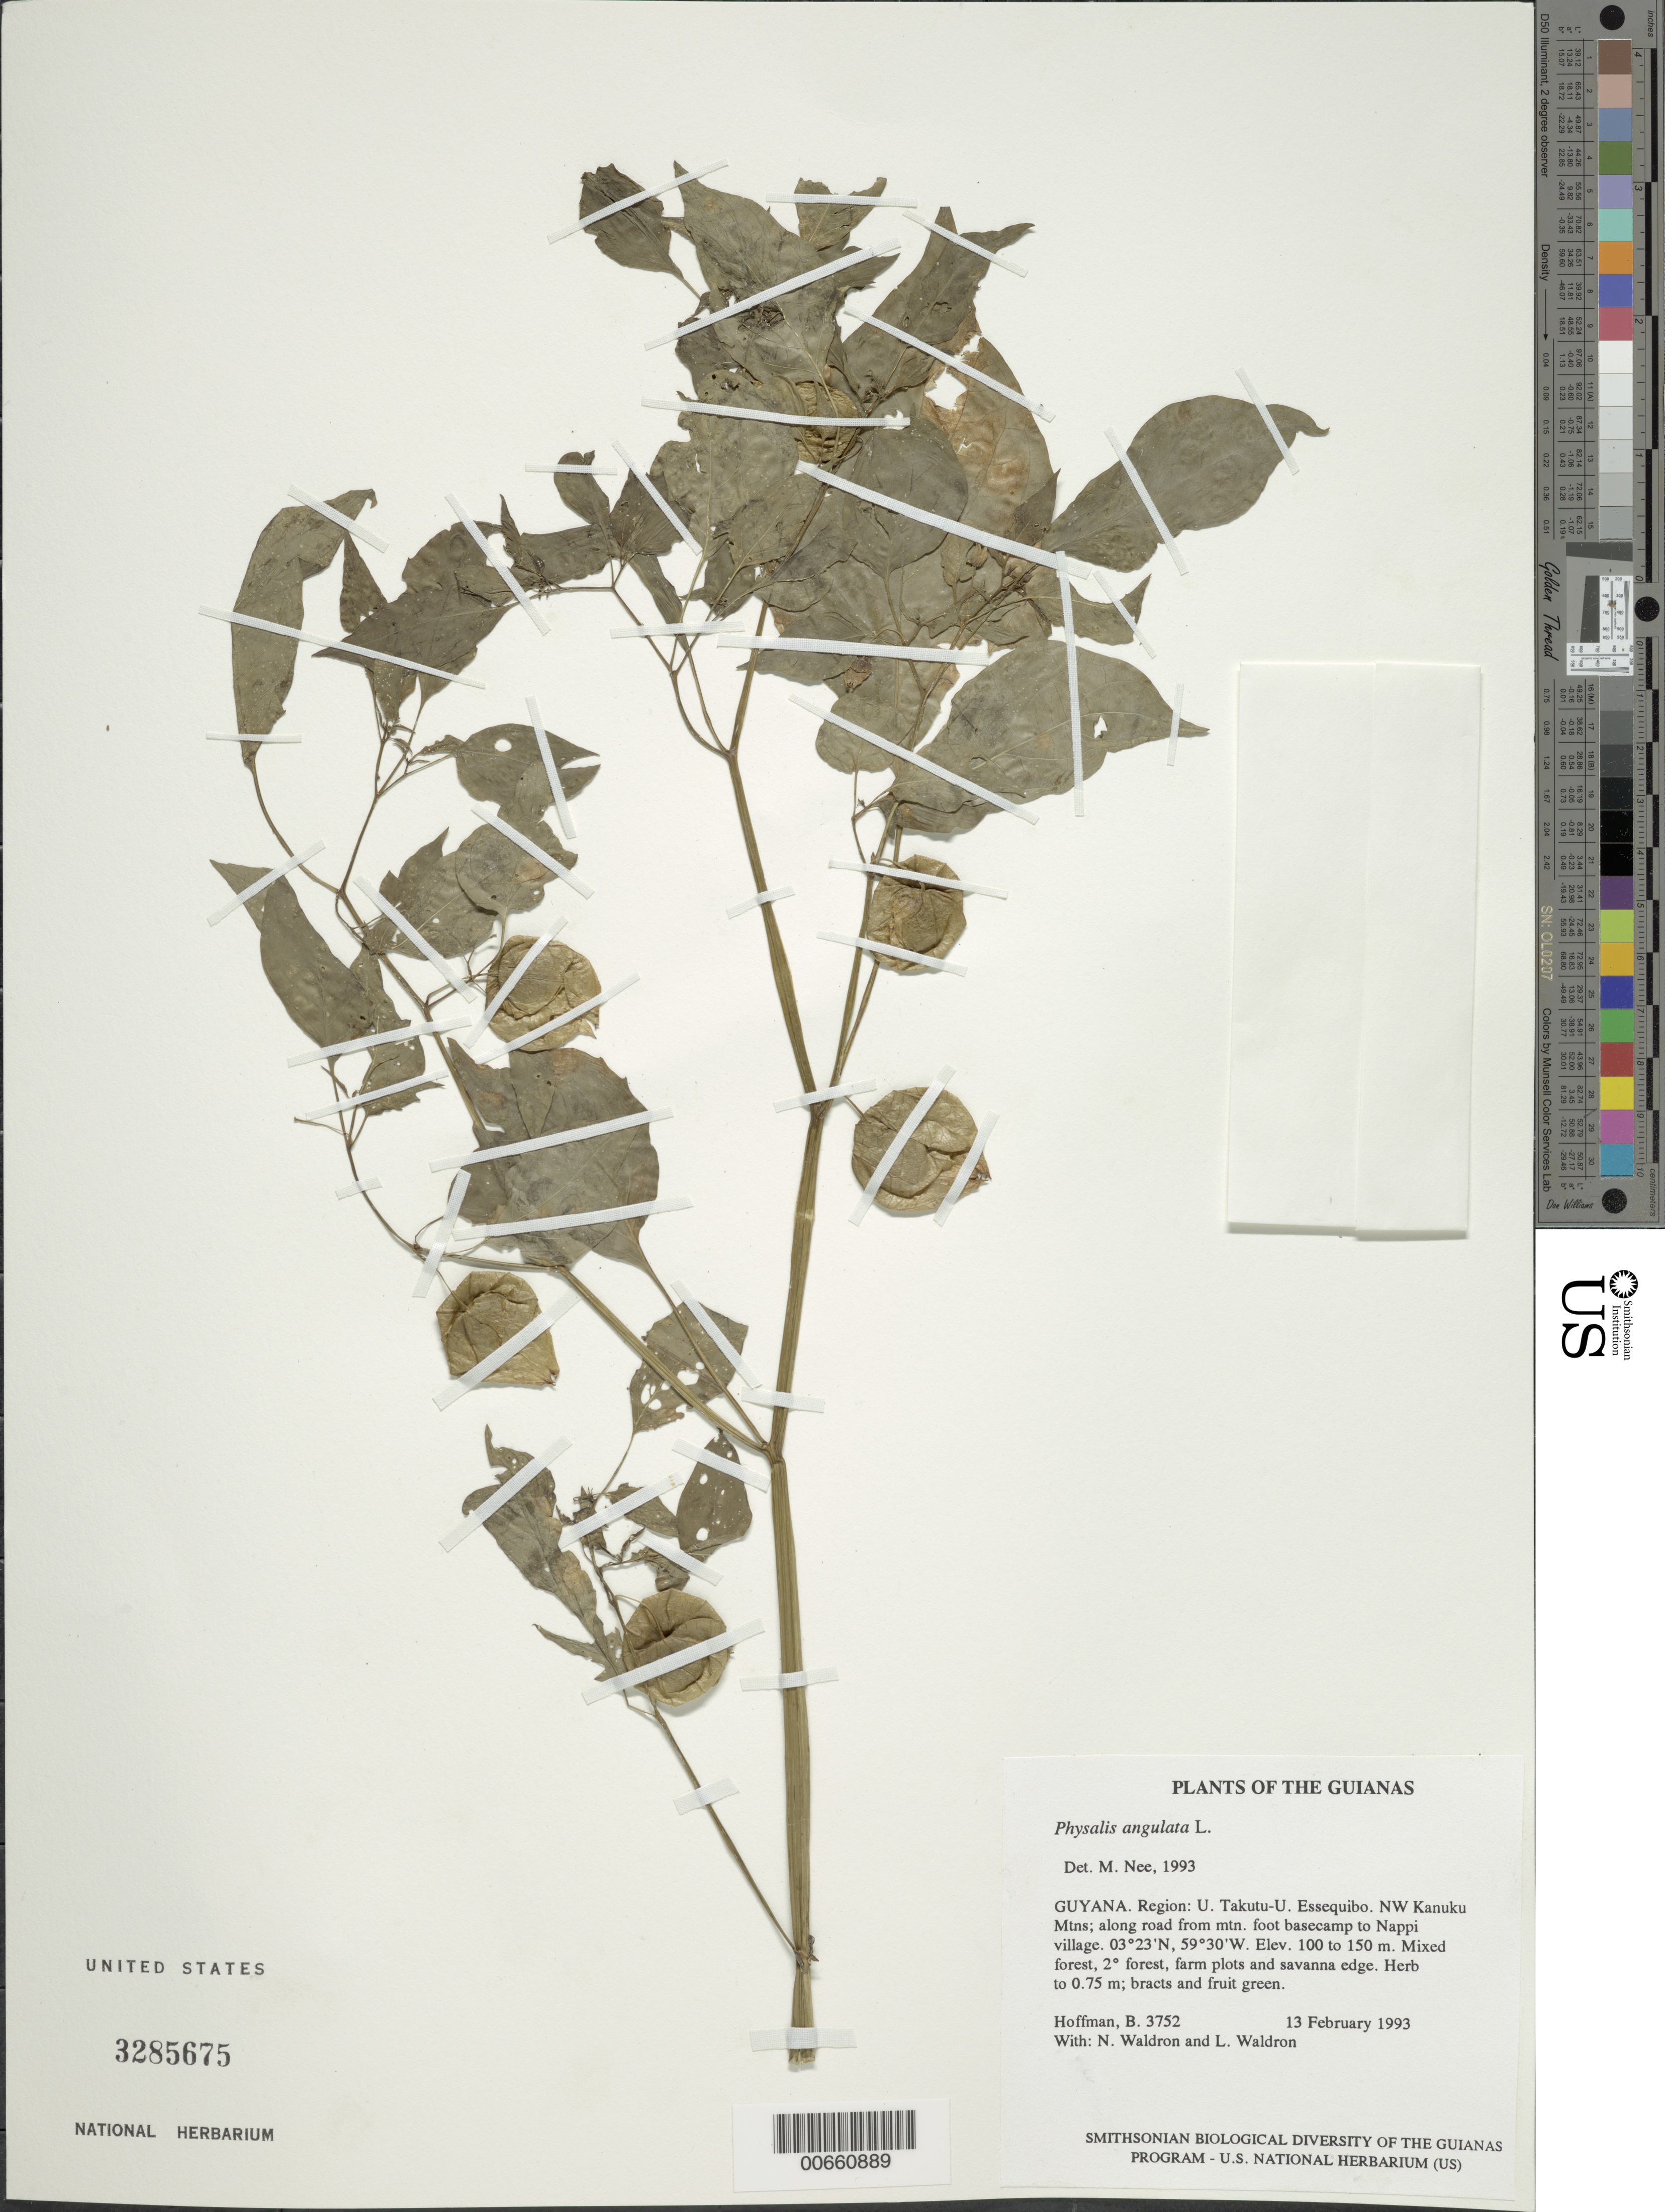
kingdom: Plantae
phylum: Tracheophyta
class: Magnoliopsida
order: Solanales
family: Solanaceae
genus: Physalis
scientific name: Physalis angulata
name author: L.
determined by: Nee, Michael H.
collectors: B. Hoffman, N. Waldron & L. Waldron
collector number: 3752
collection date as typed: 13 February 1993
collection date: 1993-02-13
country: Guyana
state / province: U. Takutu-U. Essequibo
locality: NW Kanuku Mountains; along road from mountain foot basecamp to Nappi village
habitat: Mixed forest, secondary forest, farm plots and savanna edge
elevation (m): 100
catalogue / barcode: US 3285675